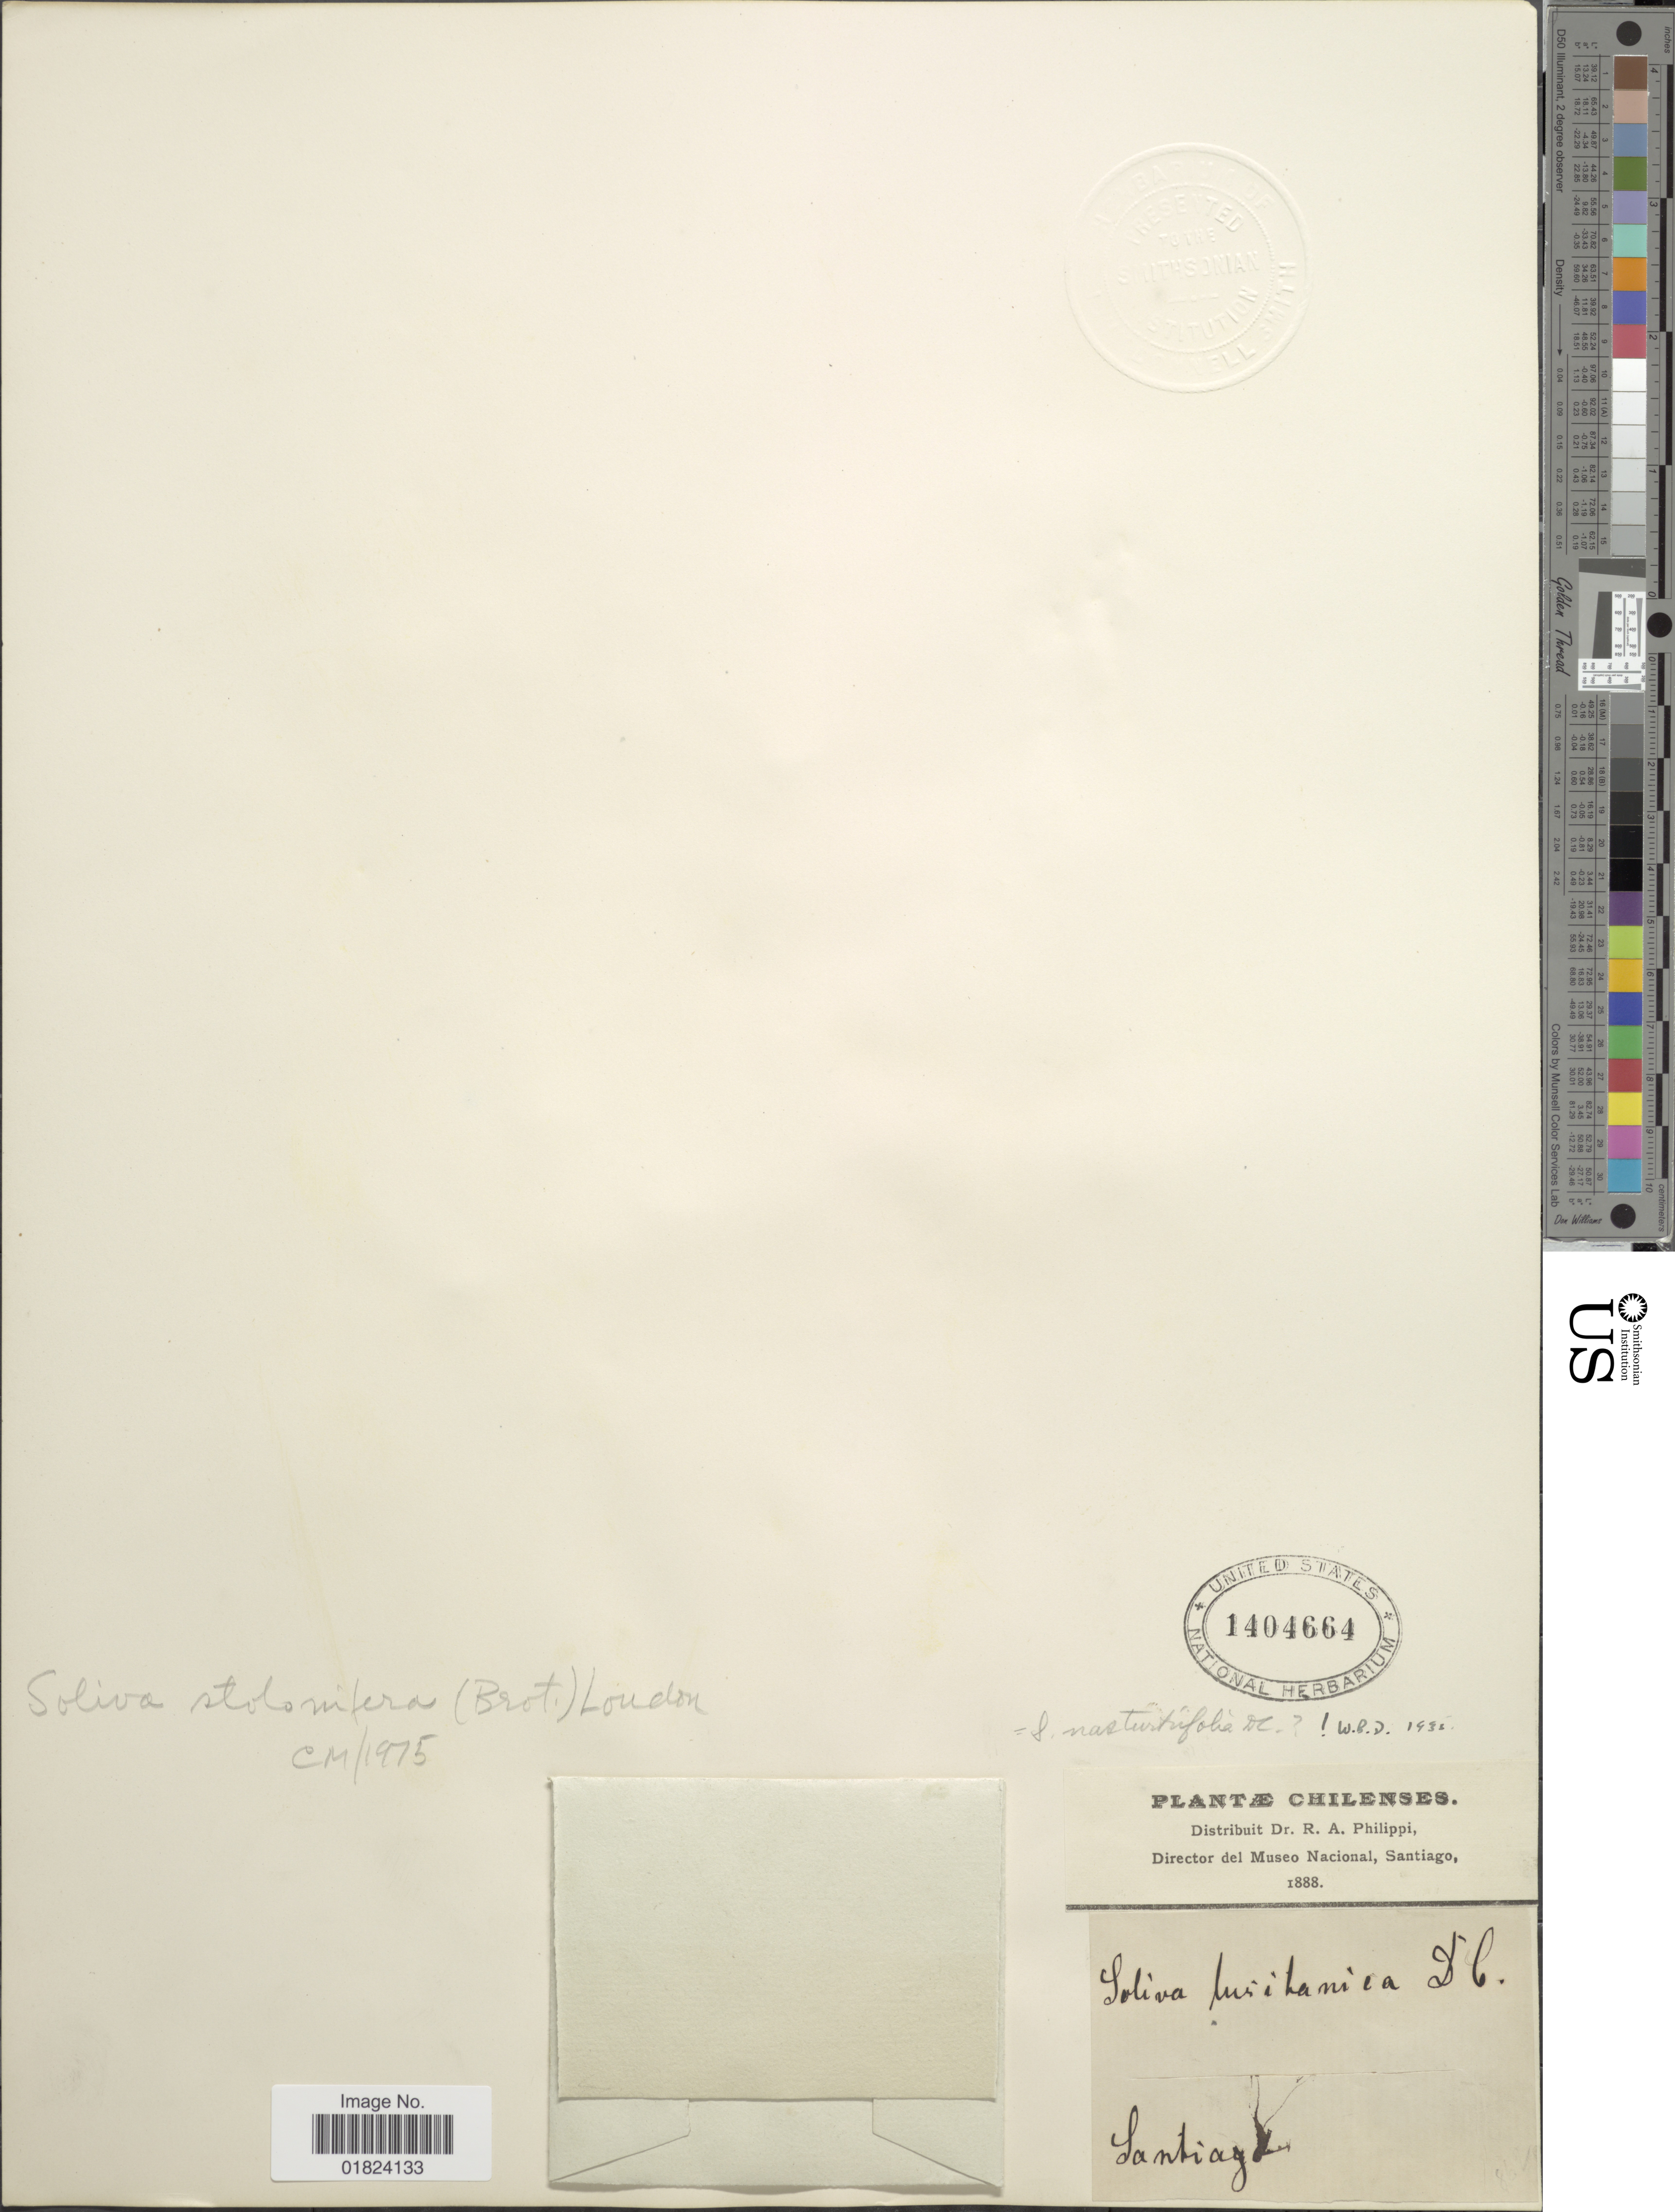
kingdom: Plantae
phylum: Tracheophyta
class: Magnoliopsida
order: Asterales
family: Asteraceae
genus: Soliva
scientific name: Soliva stolonifera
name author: (Brot.) Loudon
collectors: R. A. Philippi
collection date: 1888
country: Chile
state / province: Región Metropolitana (RM)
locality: Santiago.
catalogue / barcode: US 1404664